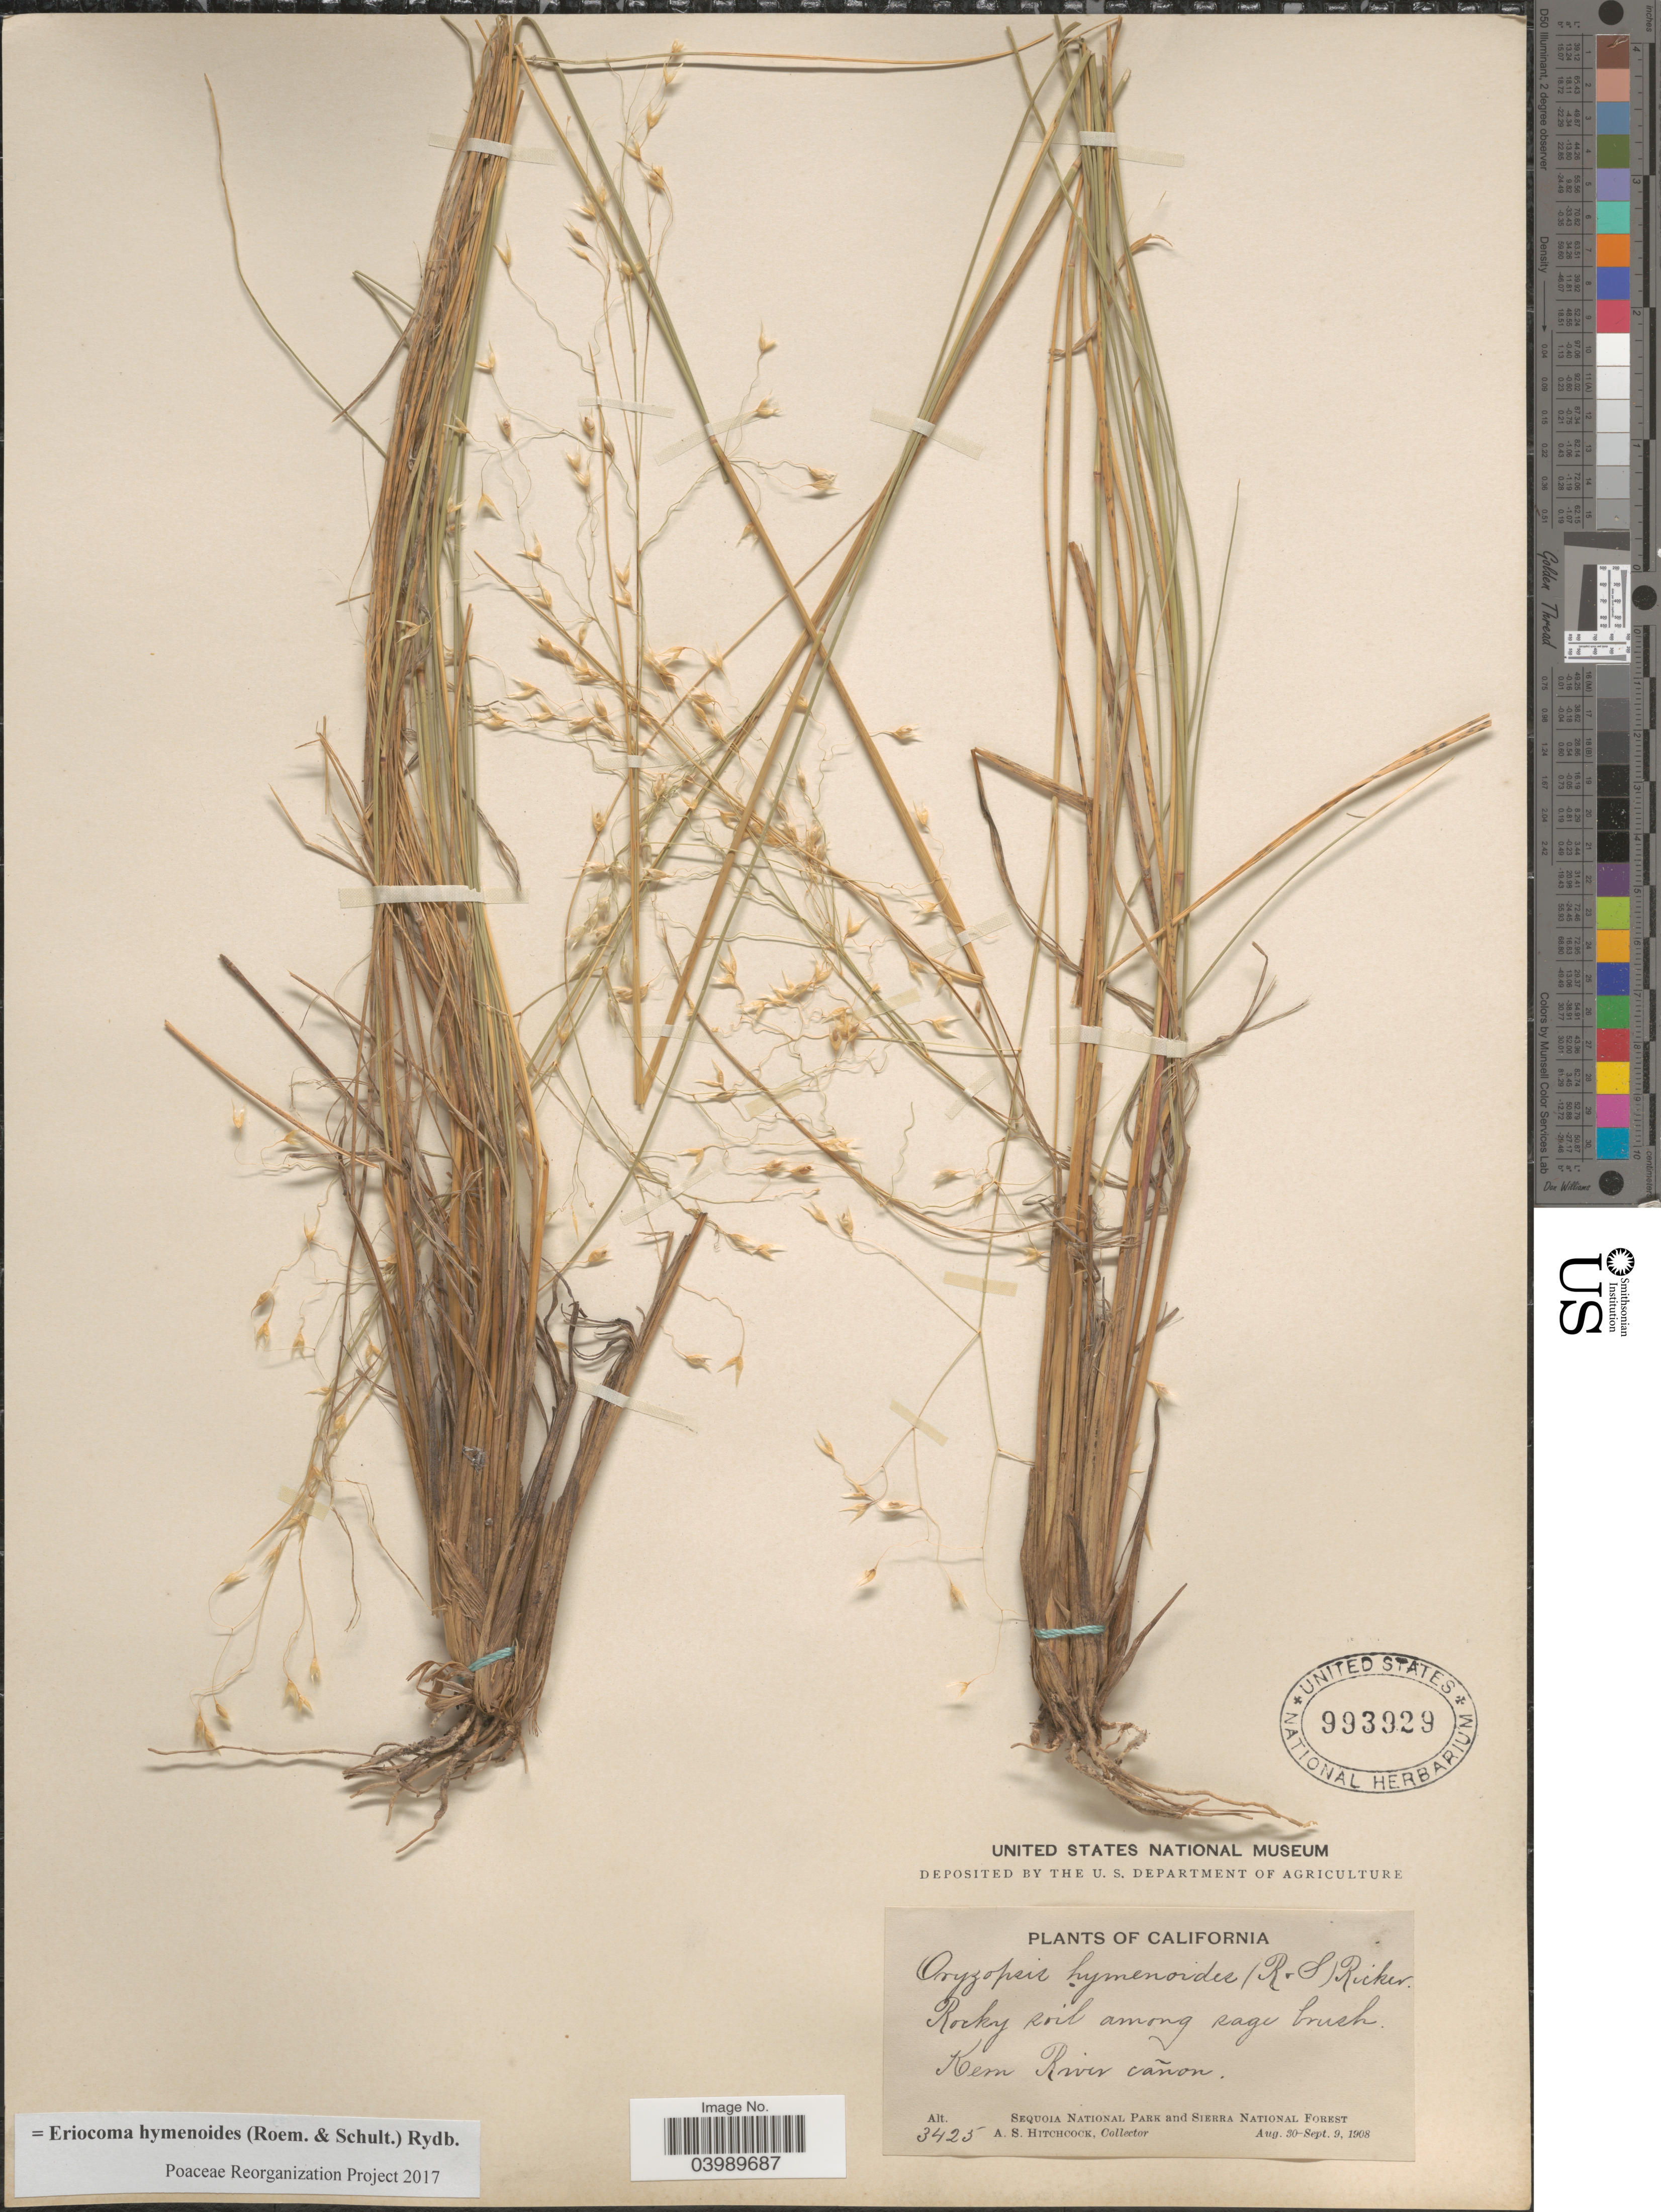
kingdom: Plantae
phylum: Tracheophyta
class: Liliopsida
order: Poales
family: Poaceae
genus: Eriocoma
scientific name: Eriocoma hymenoides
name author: (Roem. & Schult.) Rydb.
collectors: A. S. Hitchcock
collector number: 3425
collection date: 1908-08-30/1908-09-09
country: United States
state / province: California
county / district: Kern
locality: Kern River cañon. Sequoia National Park and Sierra National Forest.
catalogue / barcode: US 993929